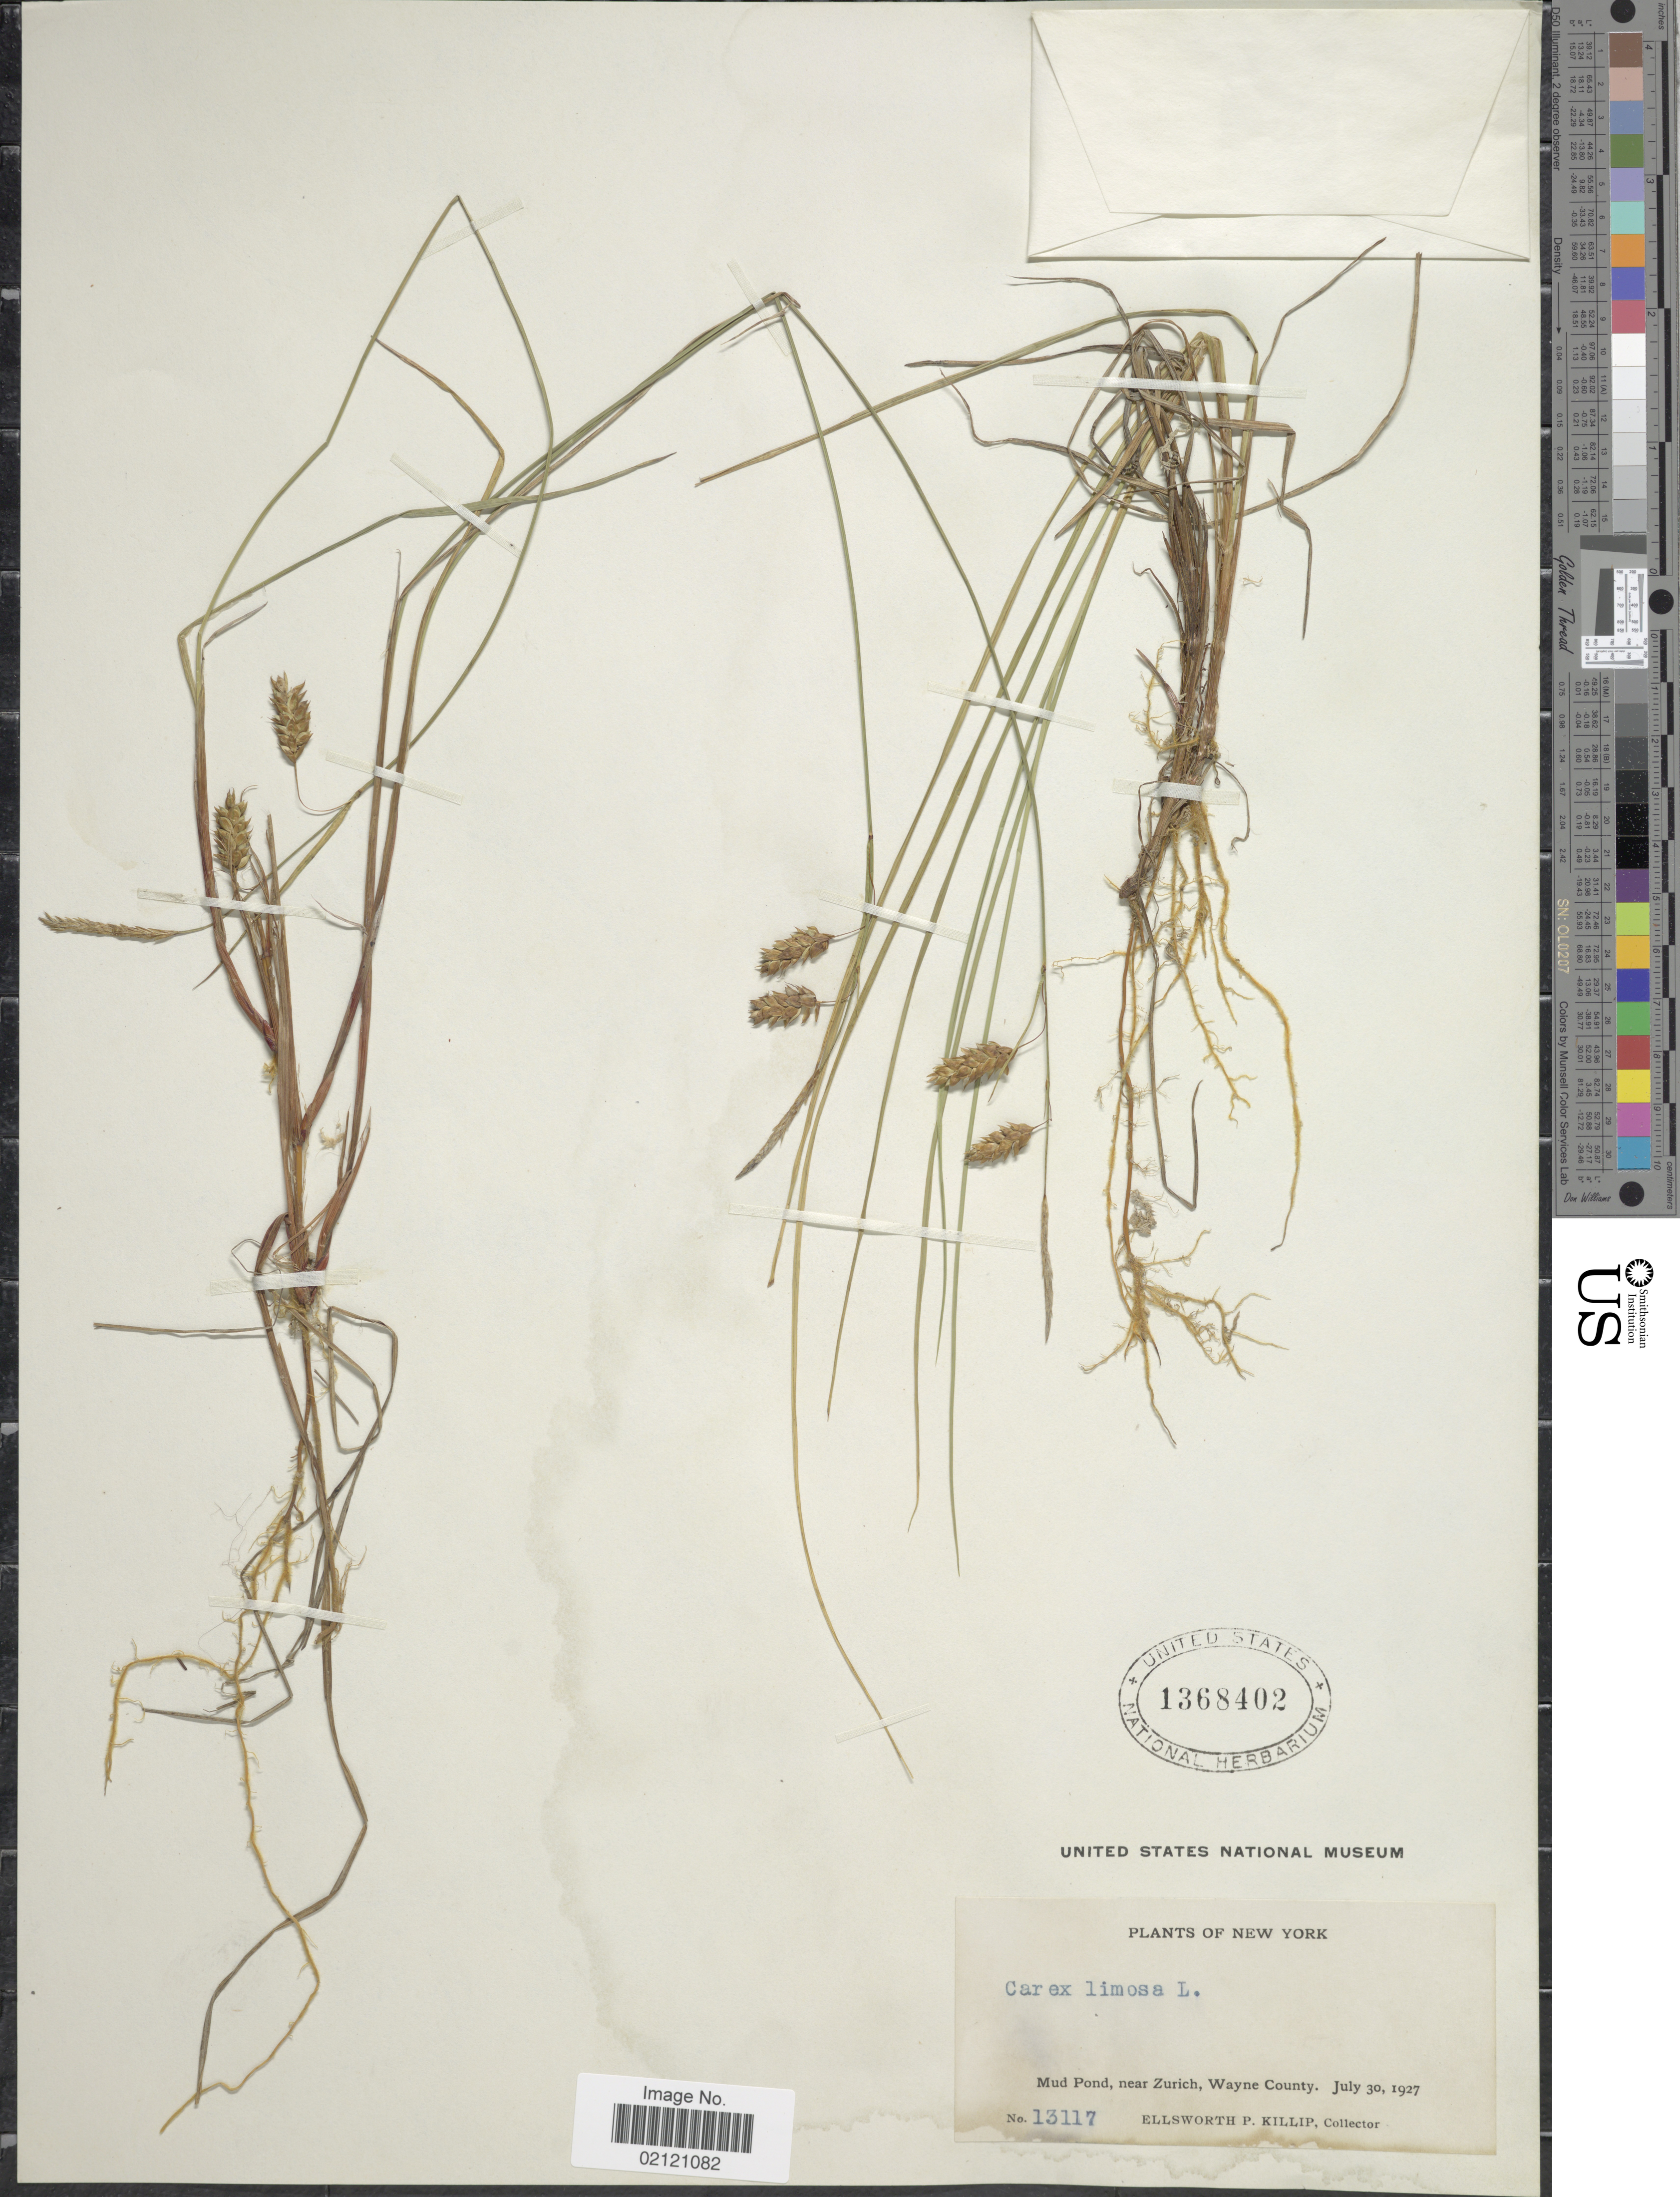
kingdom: Plantae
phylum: Tracheophyta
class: Liliopsida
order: Poales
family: Cyperaceae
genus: Carex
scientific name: Carex limosa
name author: L.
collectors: E. P. Killip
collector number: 13117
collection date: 1927-07-30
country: United States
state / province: New York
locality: Mud Pond, near Zurich, Wayne County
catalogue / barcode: US 1368402